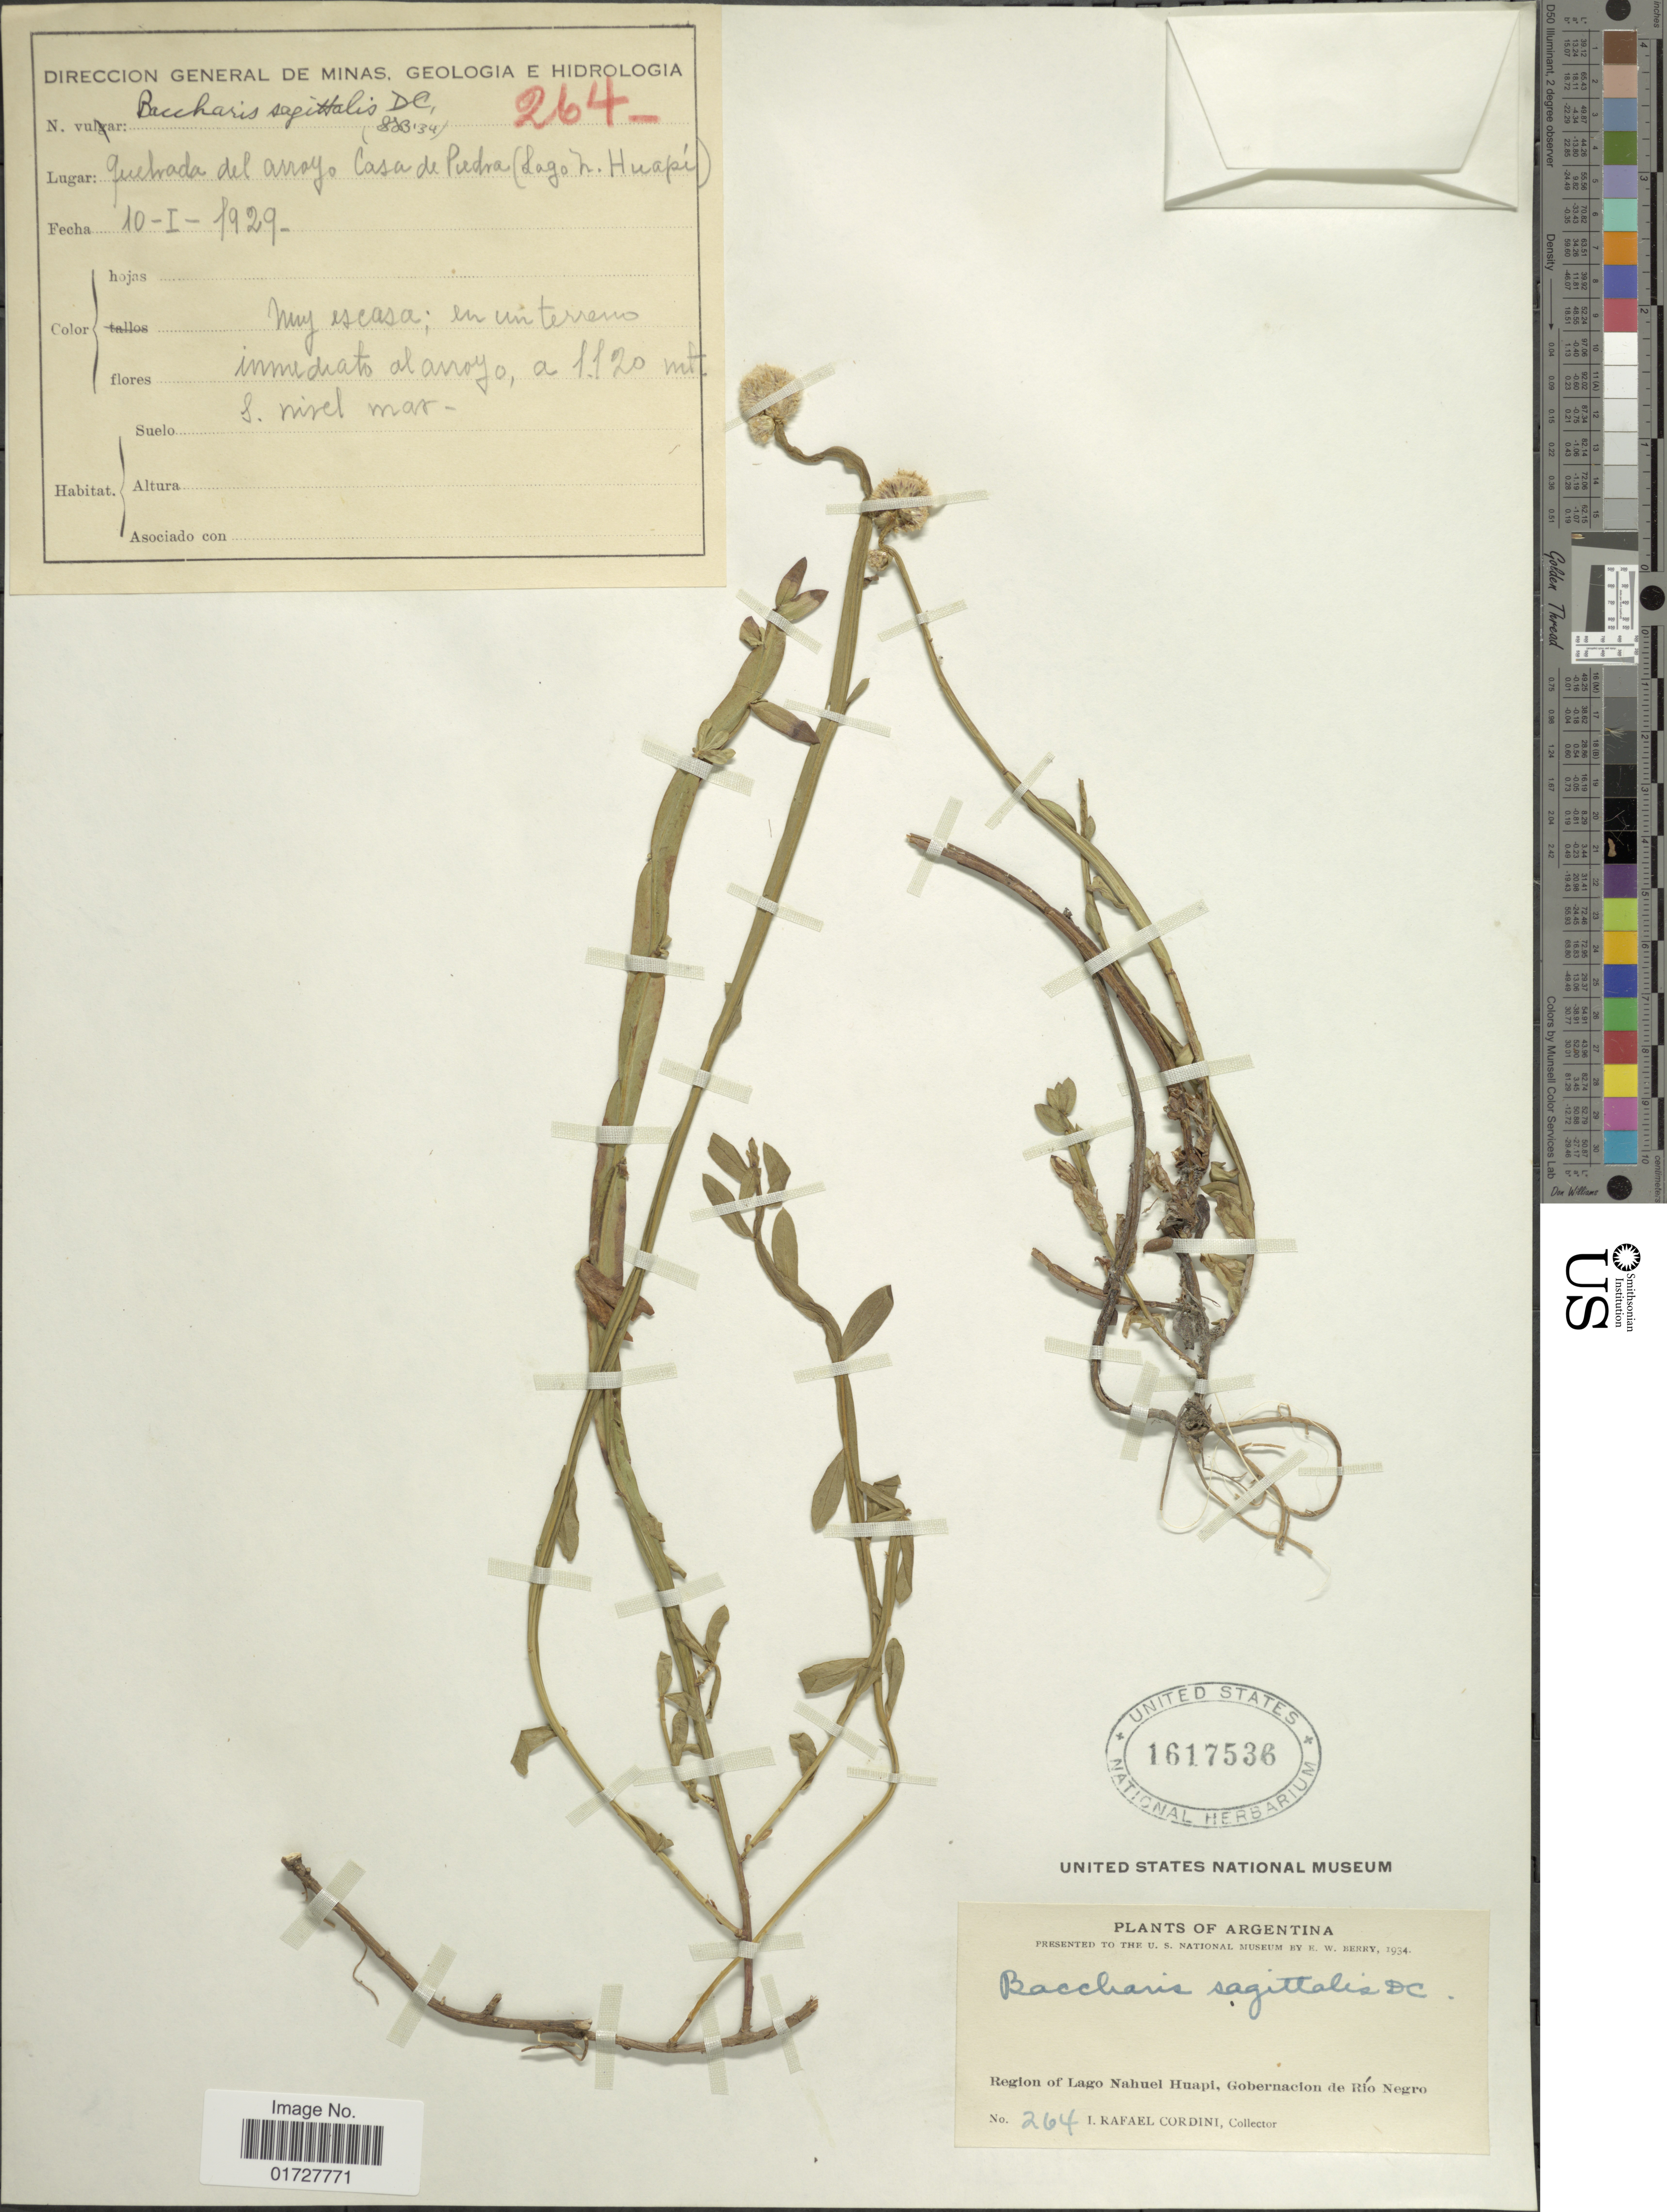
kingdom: Plantae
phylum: Tracheophyta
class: Magnoliopsida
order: Asterales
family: Asteraceae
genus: Baccharis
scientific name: Baccharis sagittalis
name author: (Less.) DC.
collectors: I. Cordini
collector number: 264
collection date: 1929-01-10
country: Argentina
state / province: Rio Negro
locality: Region of Lago Nahuel Huapi, Quebrada del Arroyo Casa de Piedra (Lago N. Huapi)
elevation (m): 1120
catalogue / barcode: US 1617536